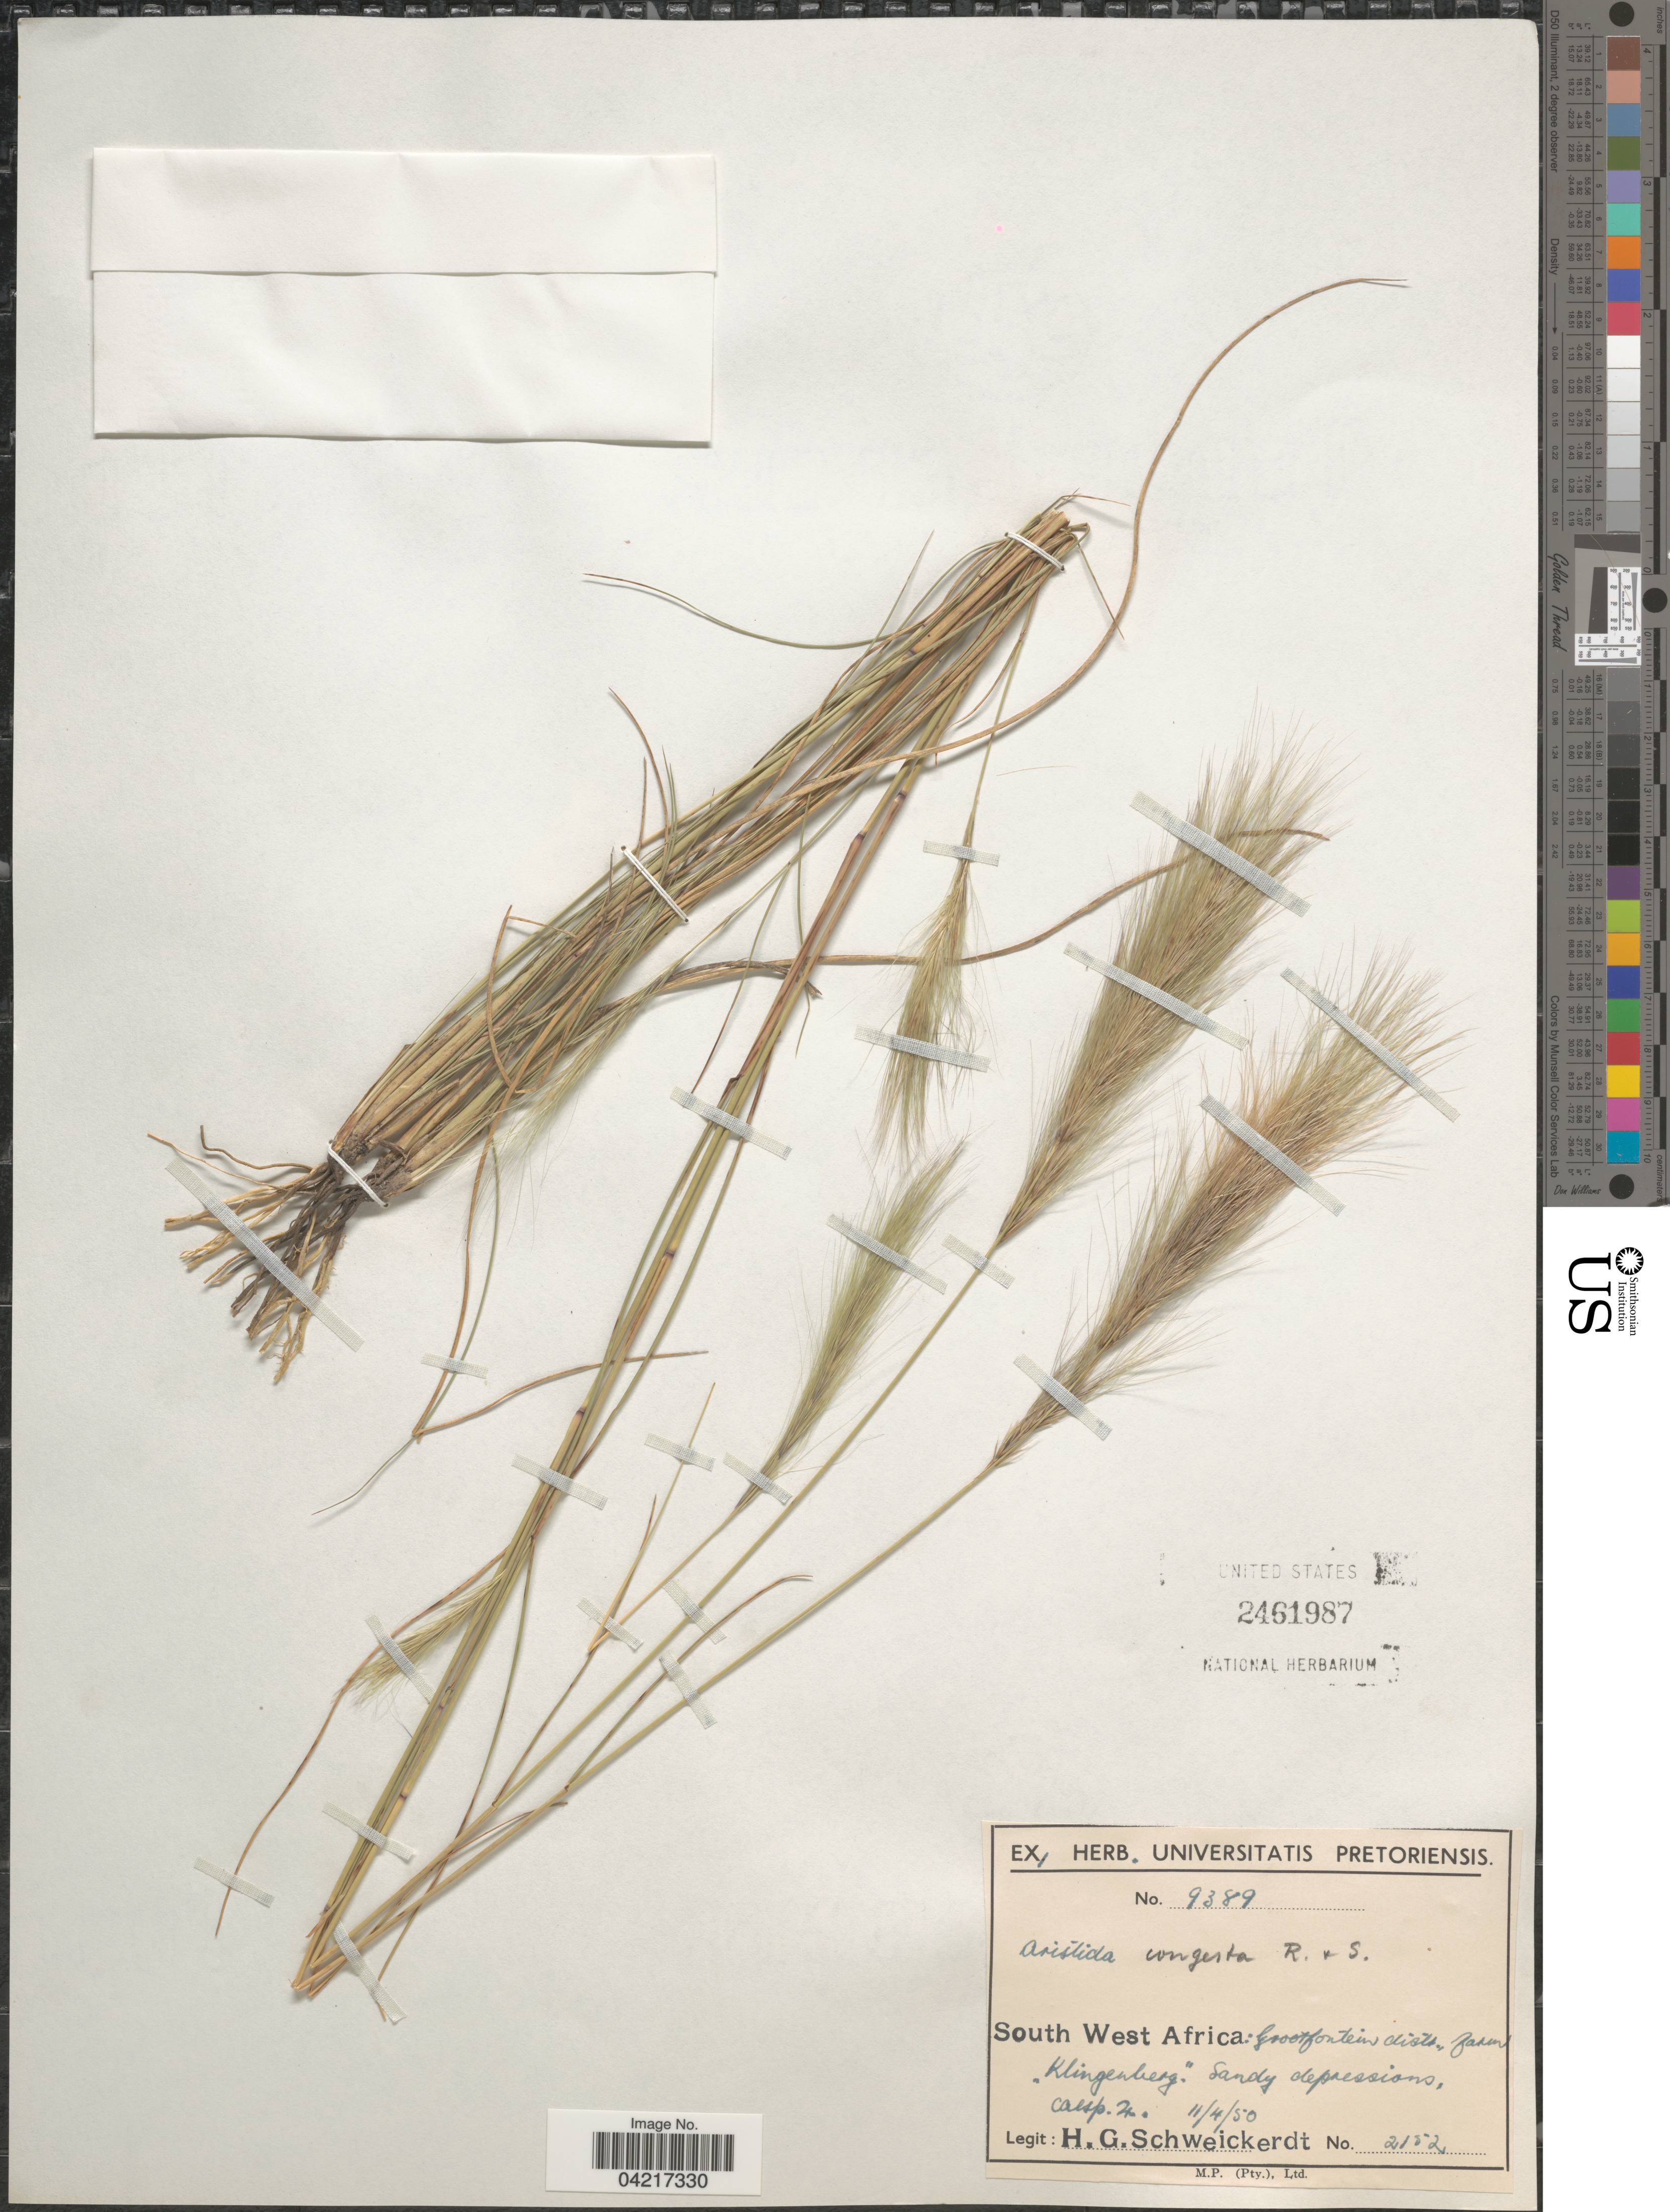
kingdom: Plantae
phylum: Tracheophyta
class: Liliopsida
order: Poales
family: Poaceae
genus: Aristida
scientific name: Aristida congesta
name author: Roem. & Schult.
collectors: H. Schweickerdt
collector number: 2152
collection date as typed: Transcribed d/m/y: 11/4/50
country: Namibia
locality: South West Africa: Grootfontein distr., Farm Klingenberg.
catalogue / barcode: US 2461987